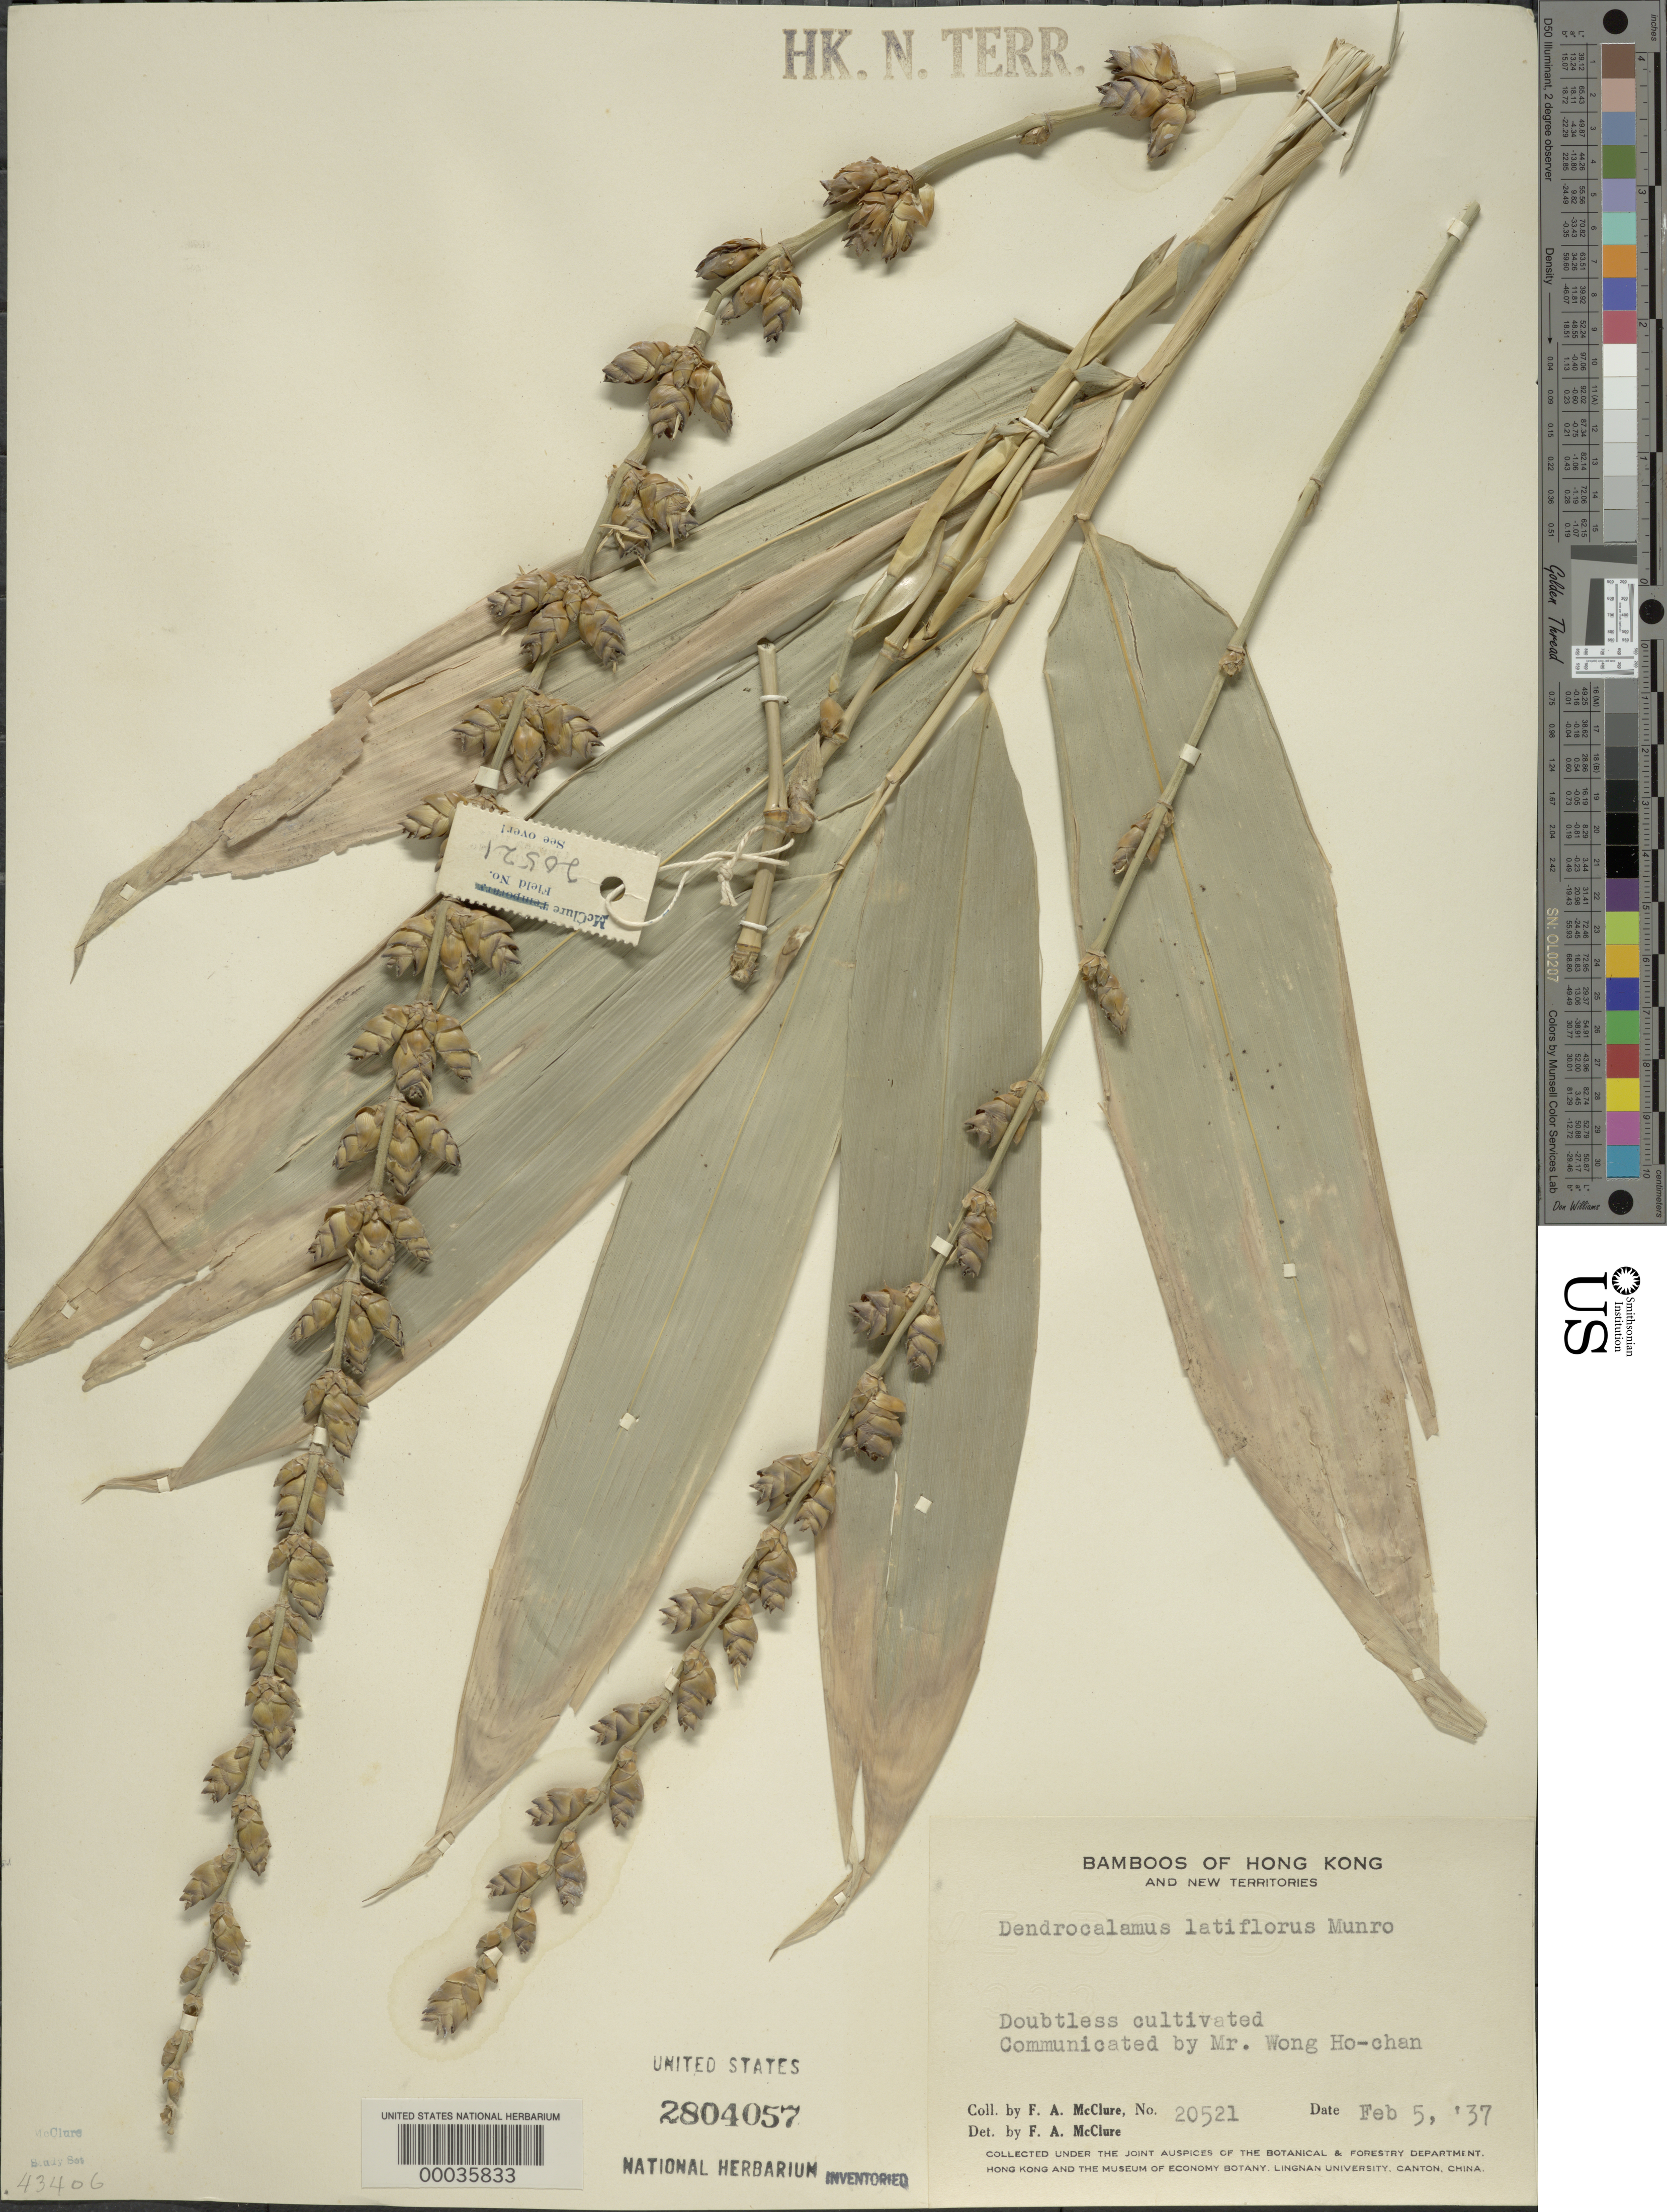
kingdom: Plantae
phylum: Tracheophyta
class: Liliopsida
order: Poales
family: Poaceae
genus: Dendrocalamus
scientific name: Dendrocalamus latiflorus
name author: Munro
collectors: F. A. McClure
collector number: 20521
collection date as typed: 05 Feb 1937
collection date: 1937-02-05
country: China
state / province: Hong Kong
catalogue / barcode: US 2804057